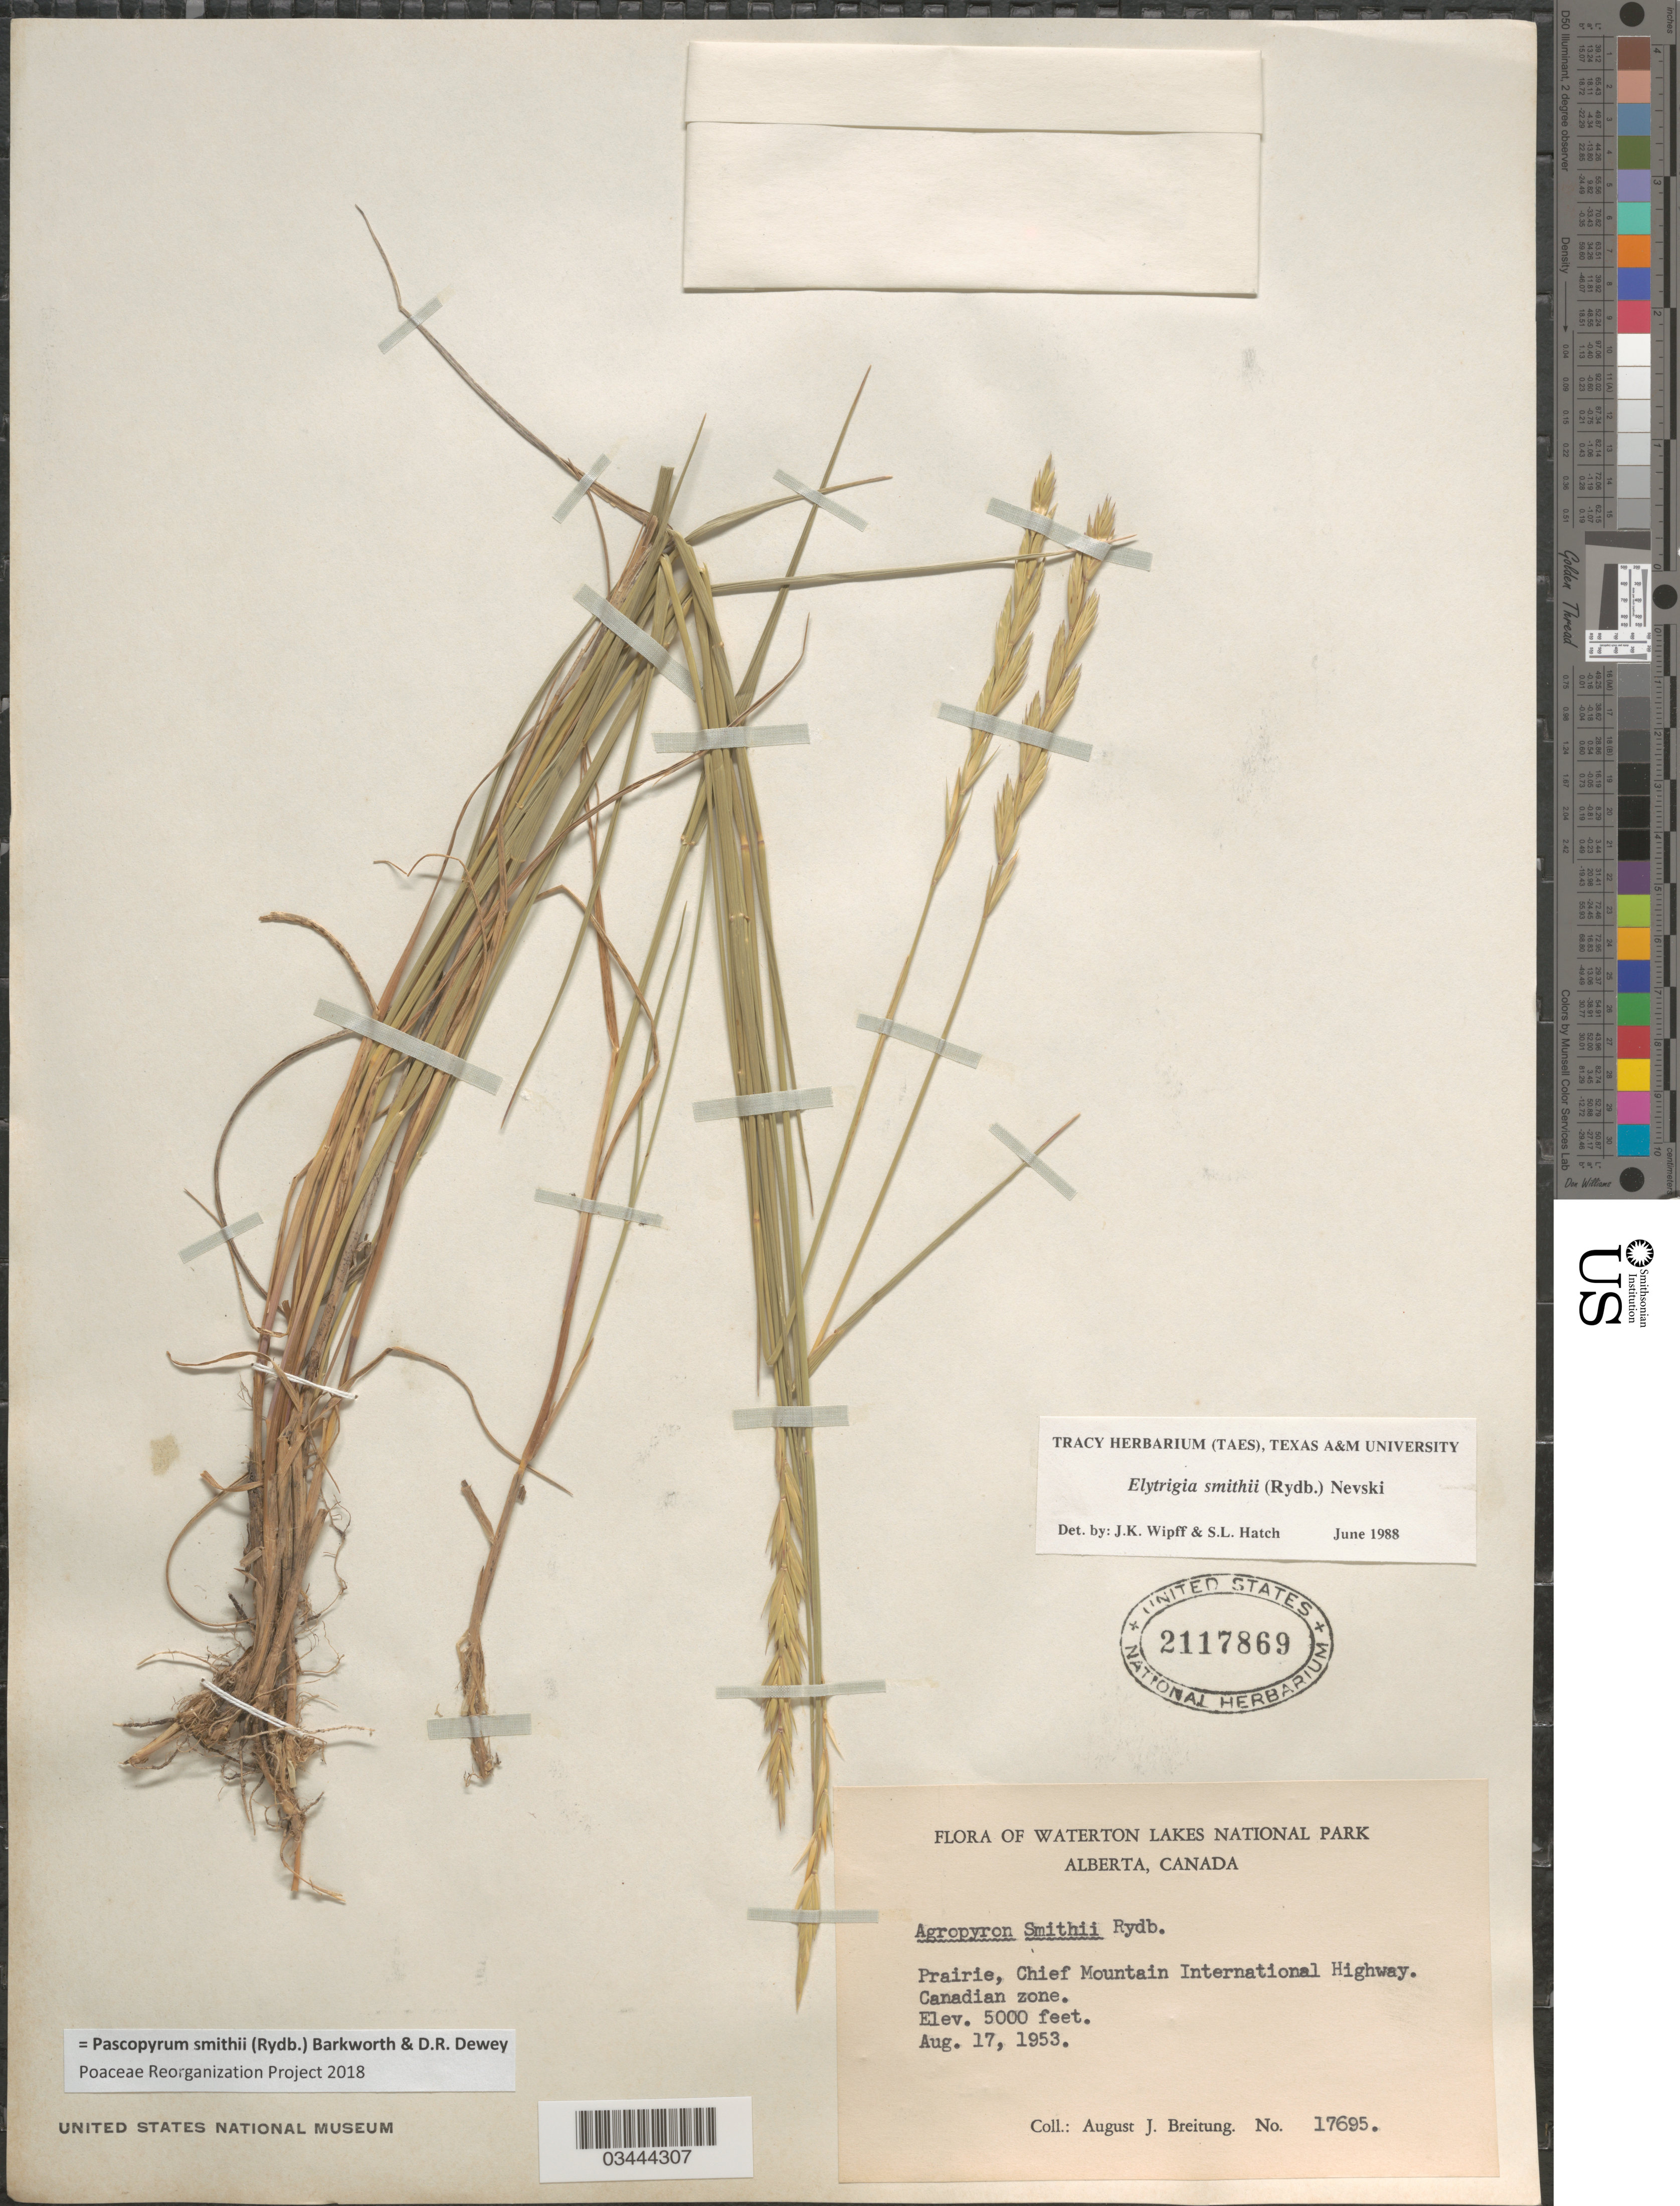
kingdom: Plantae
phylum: Tracheophyta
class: Liliopsida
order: Poales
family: Poaceae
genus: Pascopyrum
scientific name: Pascopyrum smithii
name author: (Rydb.) Barkworth & Dewey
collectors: A. Breitung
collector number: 17695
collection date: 1953-08-17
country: Canada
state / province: Alberta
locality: Waterton Lakes National Park. Prairie, Chief Mountain International Highway. Canadian Zone.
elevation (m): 1524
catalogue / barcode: US 2117869